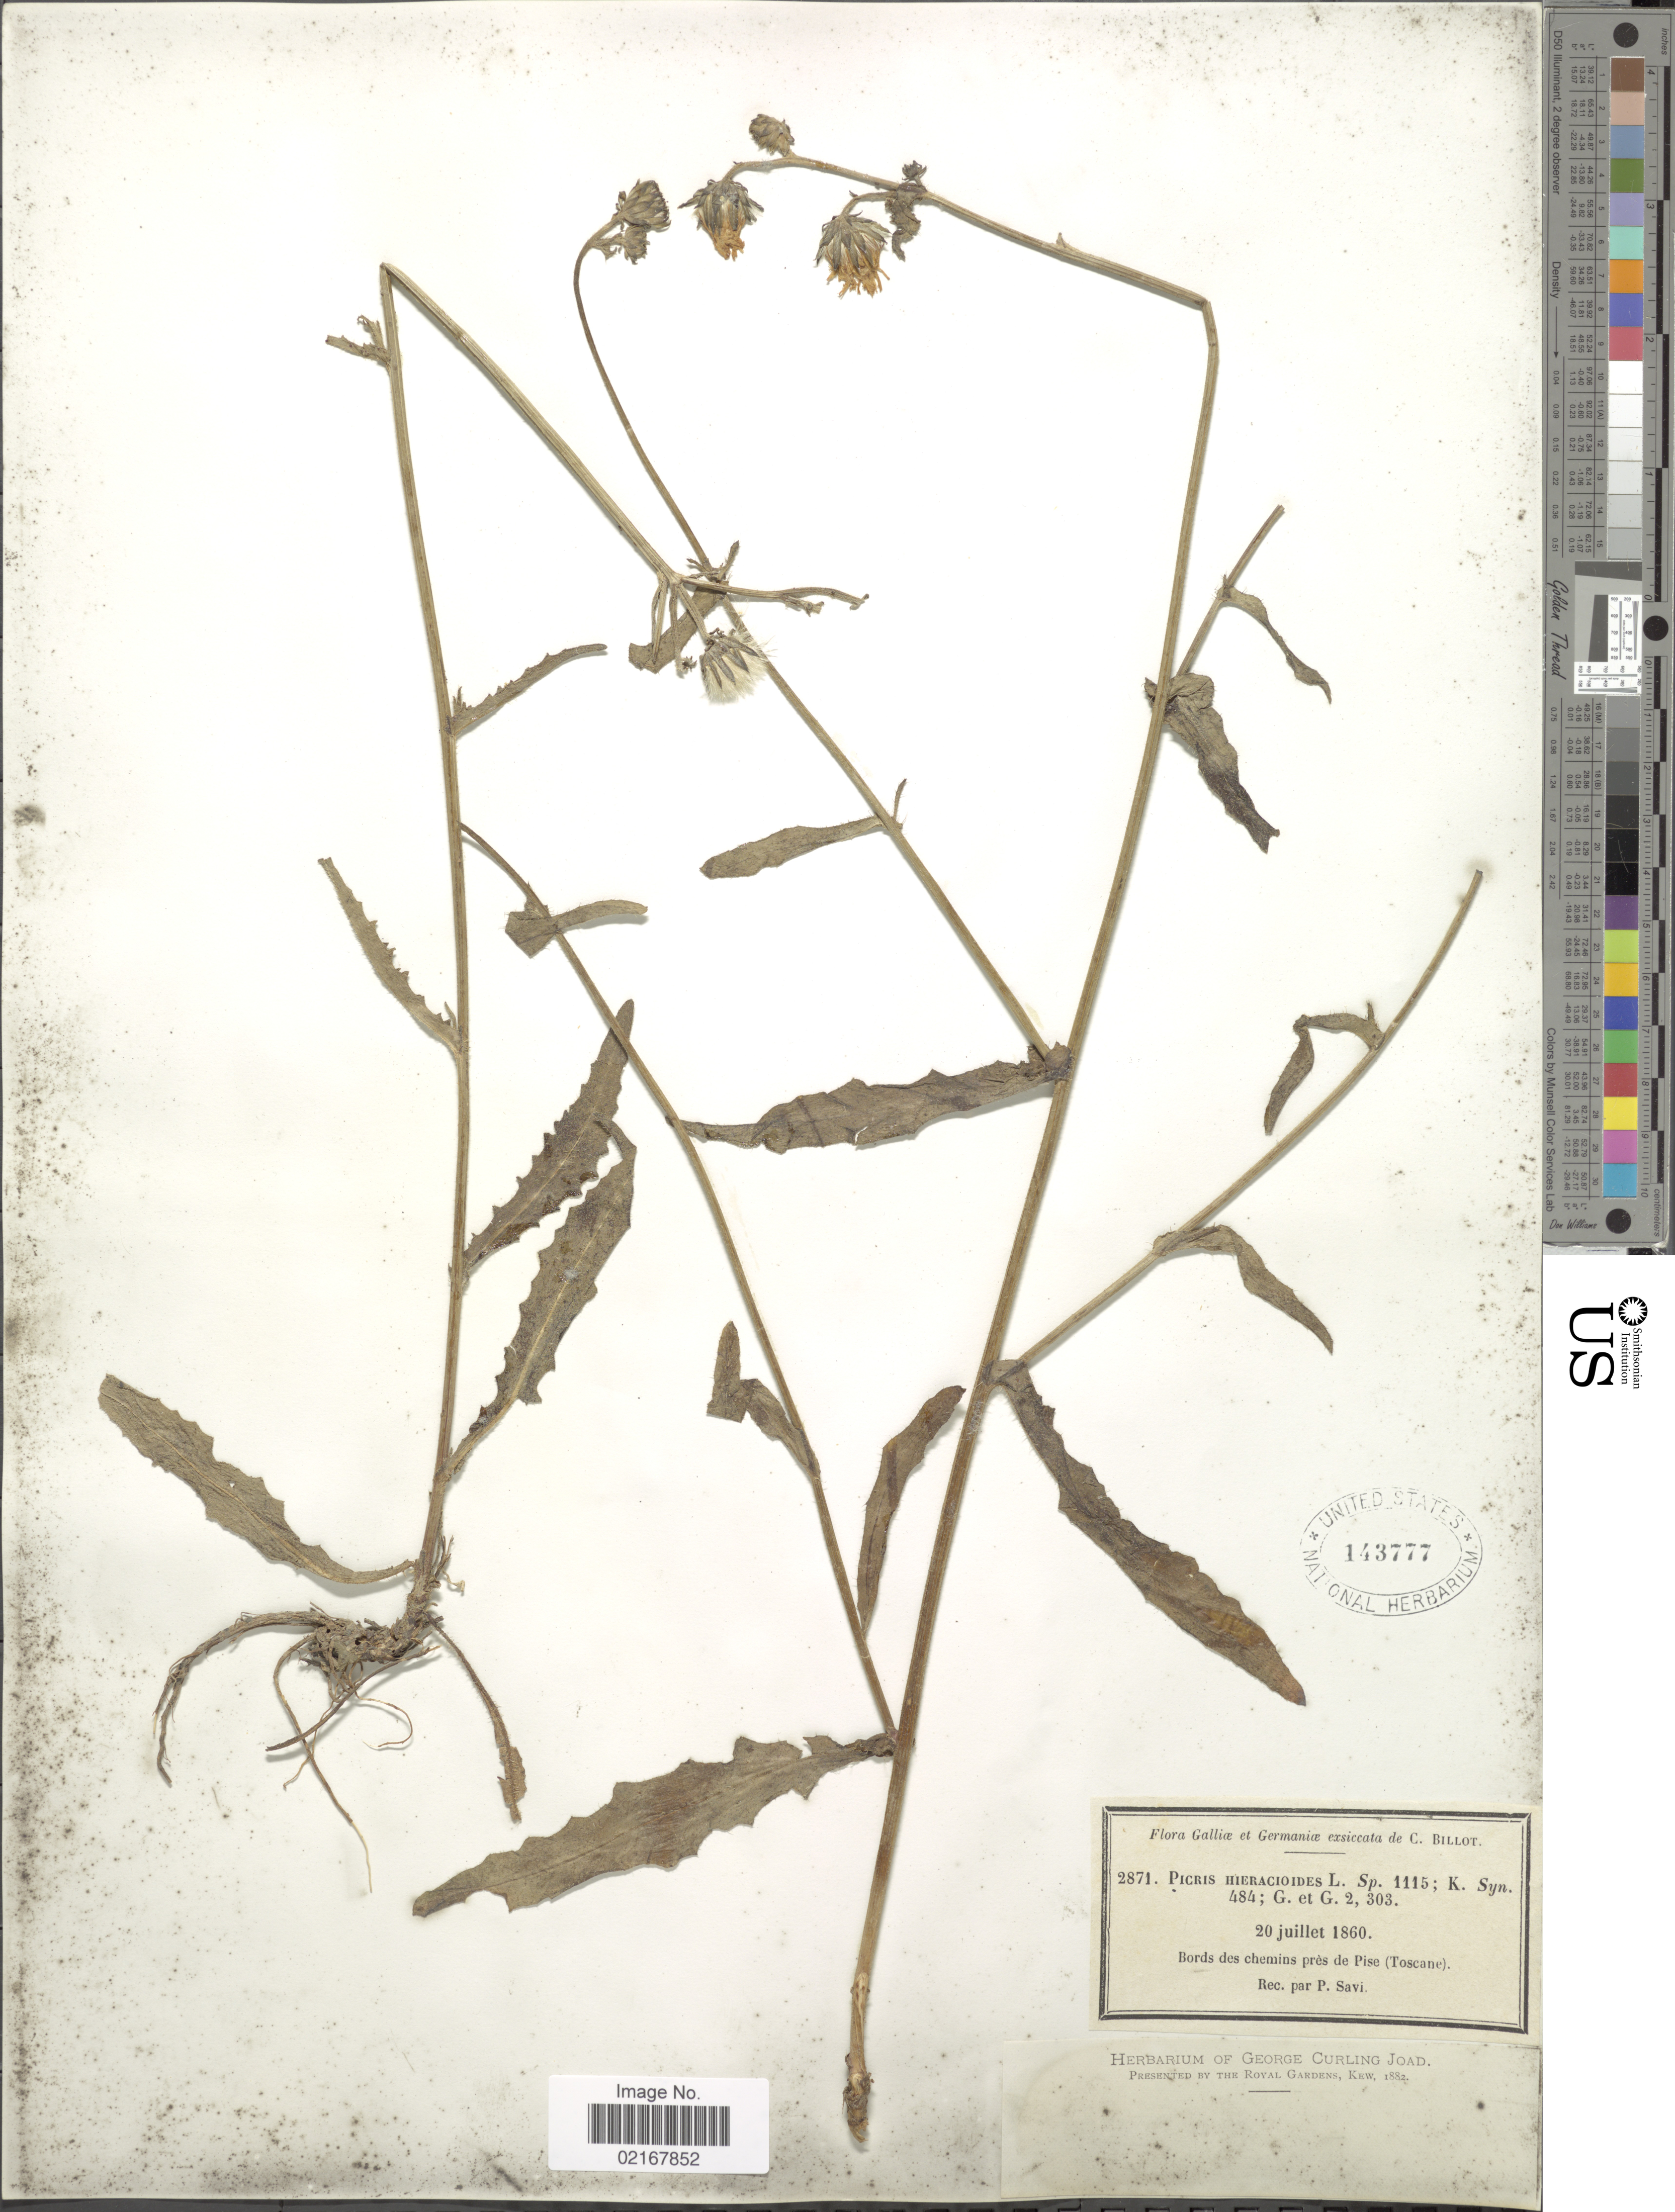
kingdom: Plantae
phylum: Tracheophyta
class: Magnoliopsida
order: Asterales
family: Asteraceae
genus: Picris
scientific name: Picris hieracioides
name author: L.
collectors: C. Billot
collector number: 2871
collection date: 1860-07-20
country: Italy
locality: Galliae et Germaniae, pres de Pise (Toscane)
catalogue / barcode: US 143777